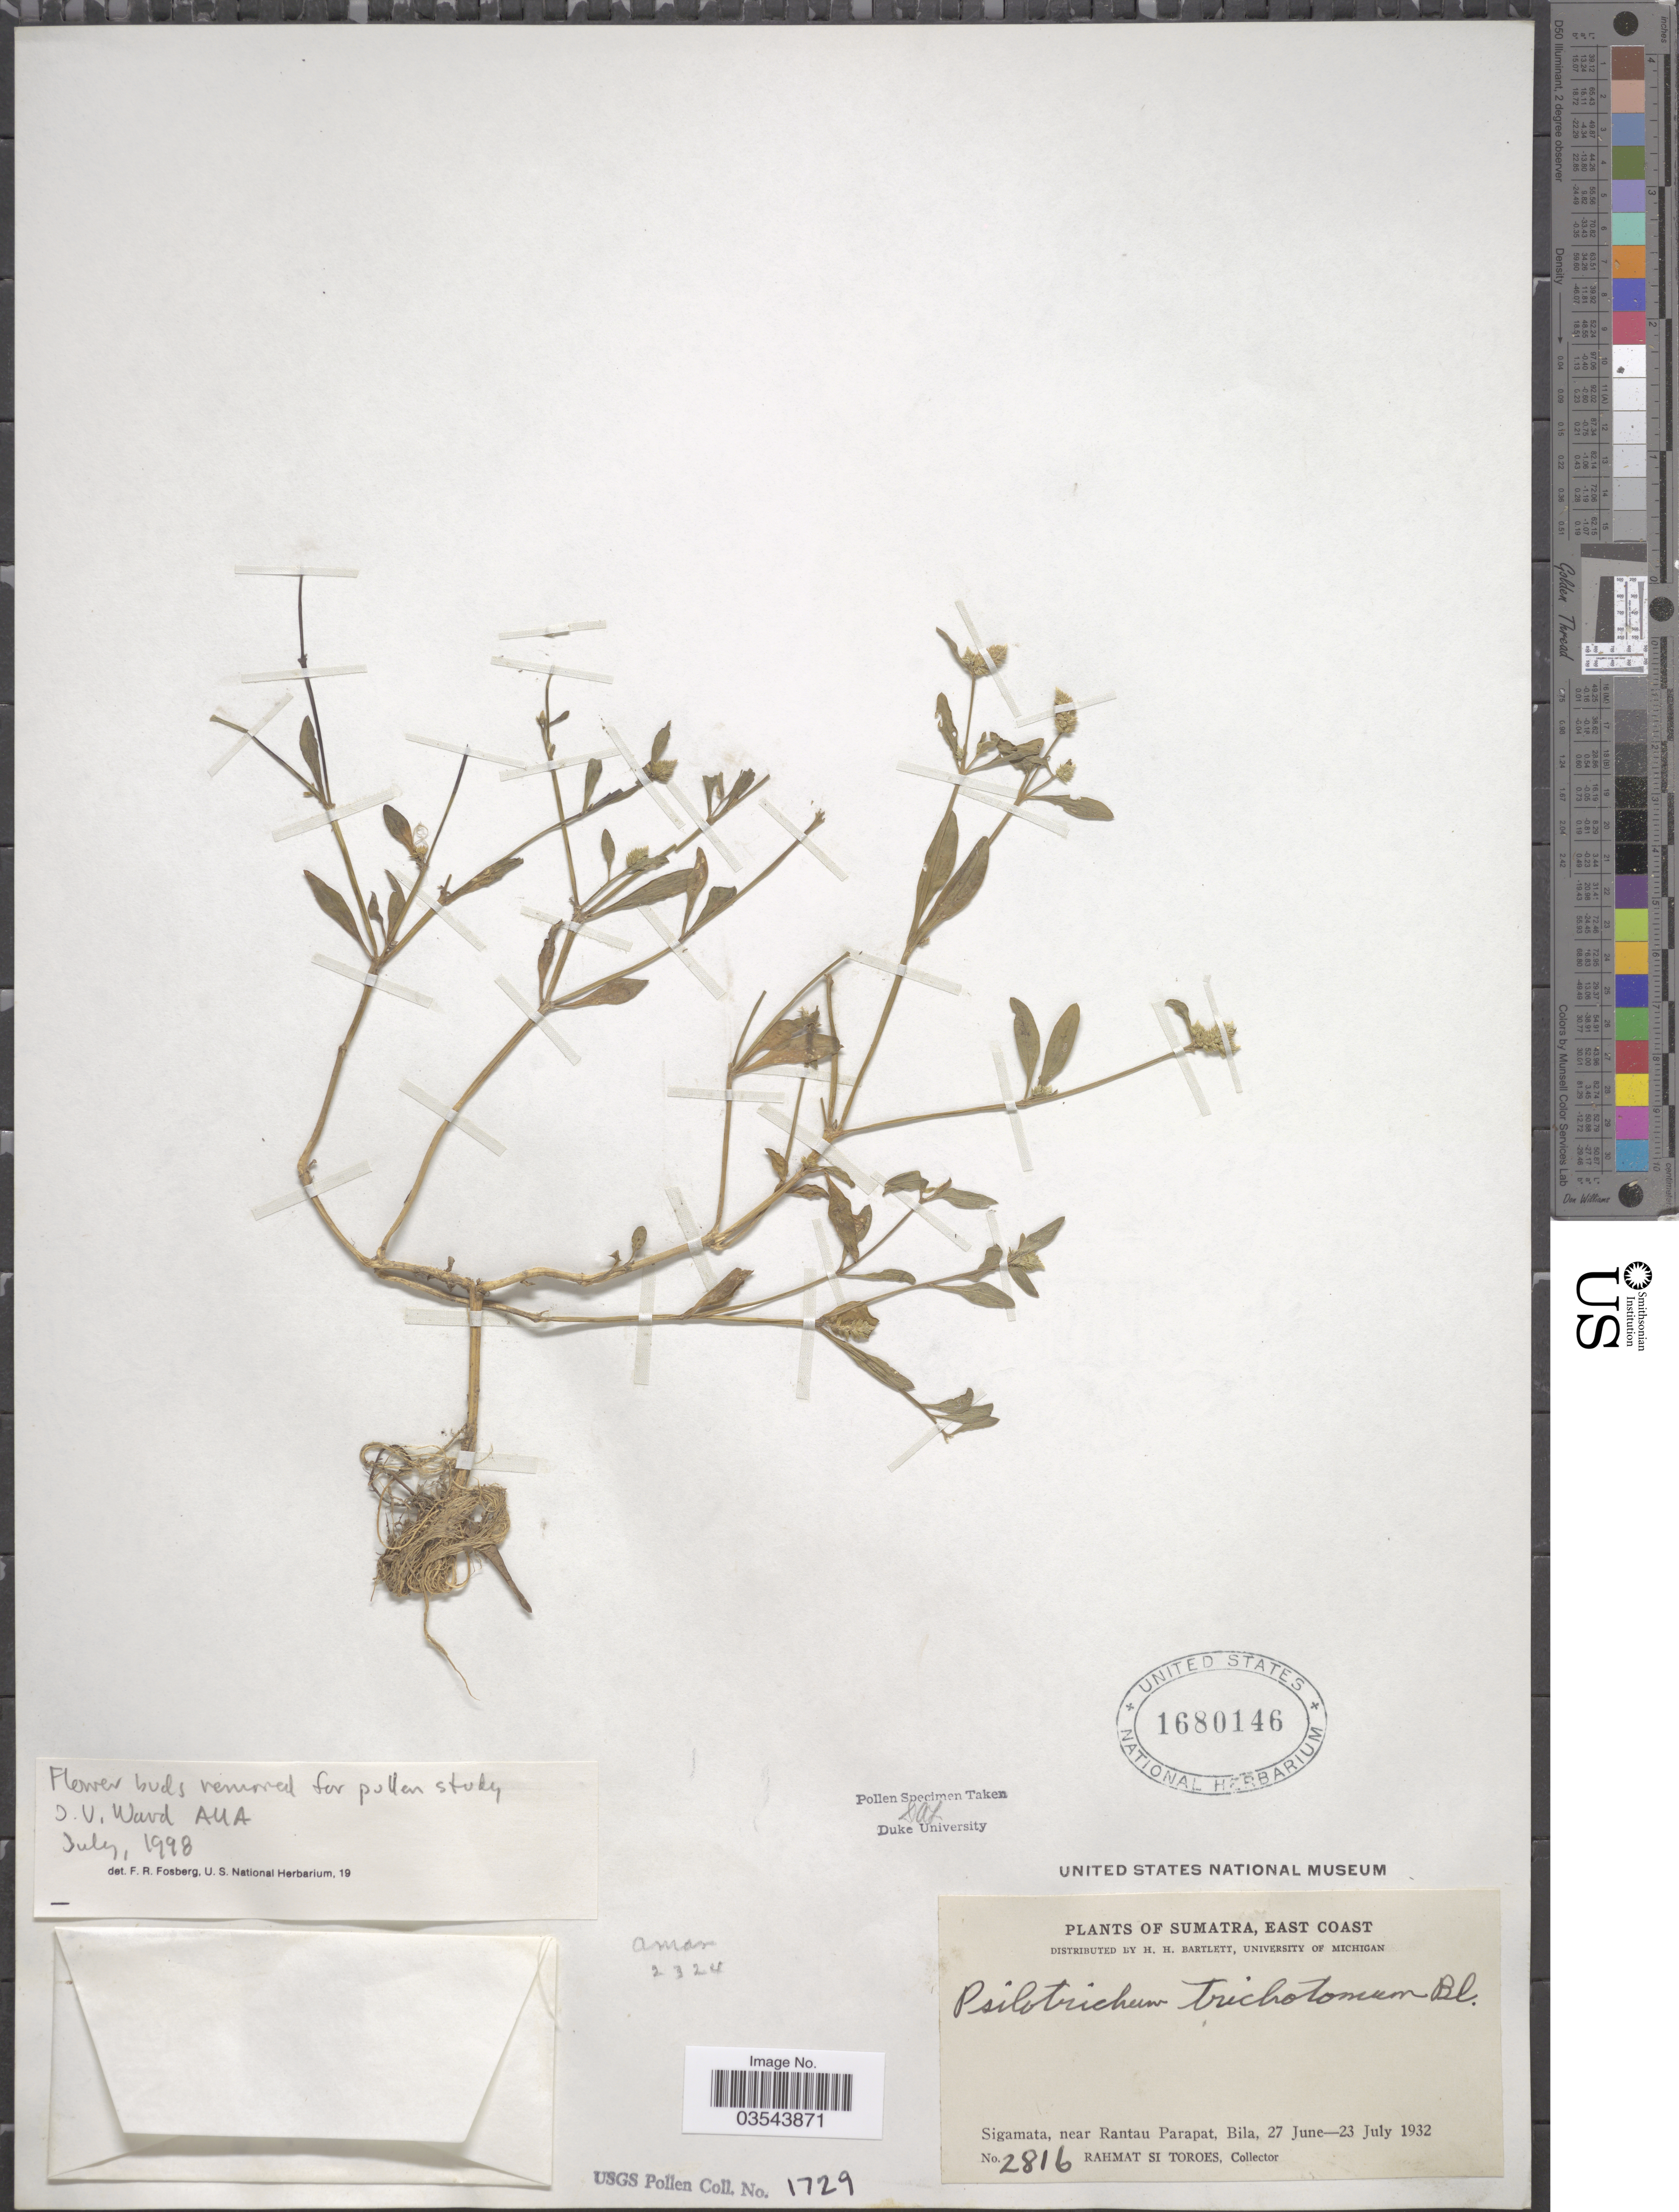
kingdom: Plantae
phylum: Tracheophyta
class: Magnoliopsida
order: Caryophyllales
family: Amaranthaceae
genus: Psilotrichum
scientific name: Psilotrichum ferrugineum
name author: (Roxb.) Moq.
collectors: Rahmat Si Boeea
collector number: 2816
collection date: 1932-06-27/1932-07-28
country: Indonesia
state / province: Sumatra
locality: East Coast, Sigamata, near Rantau Parapat, Bila.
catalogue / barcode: US 1680146